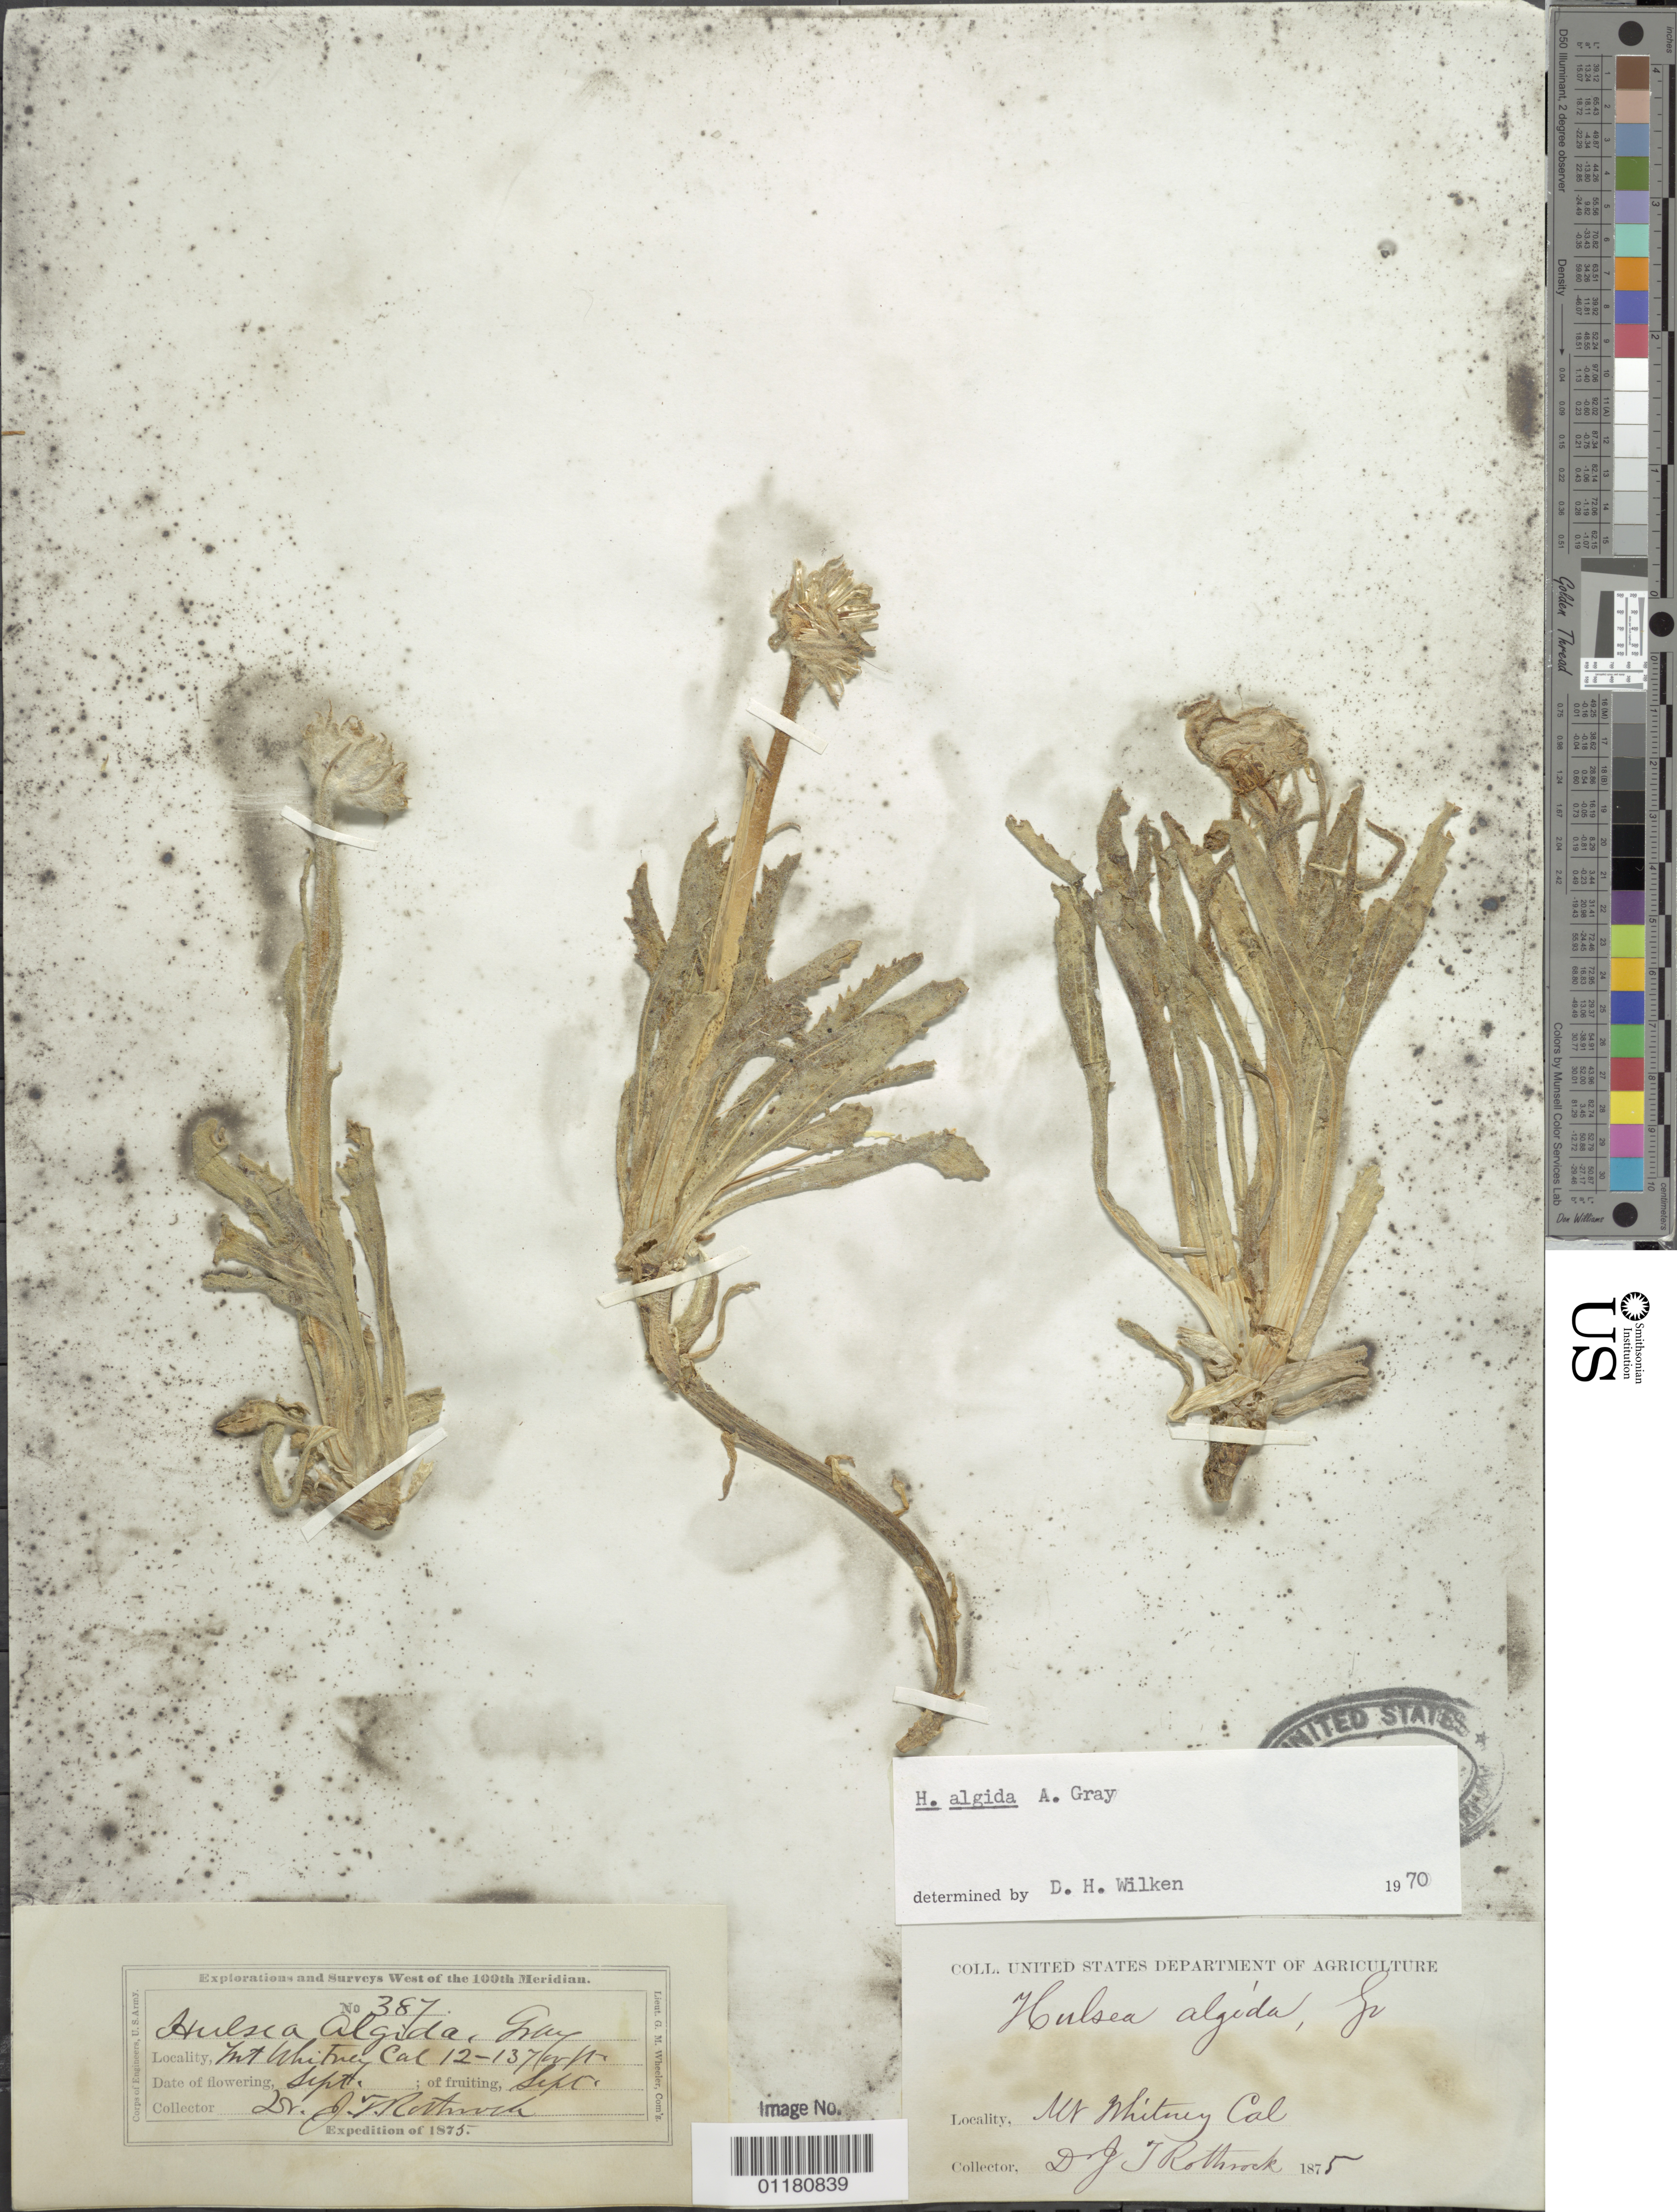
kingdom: Plantae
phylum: Tracheophyta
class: Magnoliopsida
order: Asterales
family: Asteraceae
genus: Hulsea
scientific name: Hulsea algida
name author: A. Gray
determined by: Wilken, Dieter H., (CS), Colorado State University (UNITED STATES)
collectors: J. T. Rothrock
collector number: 387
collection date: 1875-09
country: United States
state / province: California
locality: Mt. Whitney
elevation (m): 4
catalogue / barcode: US 74223